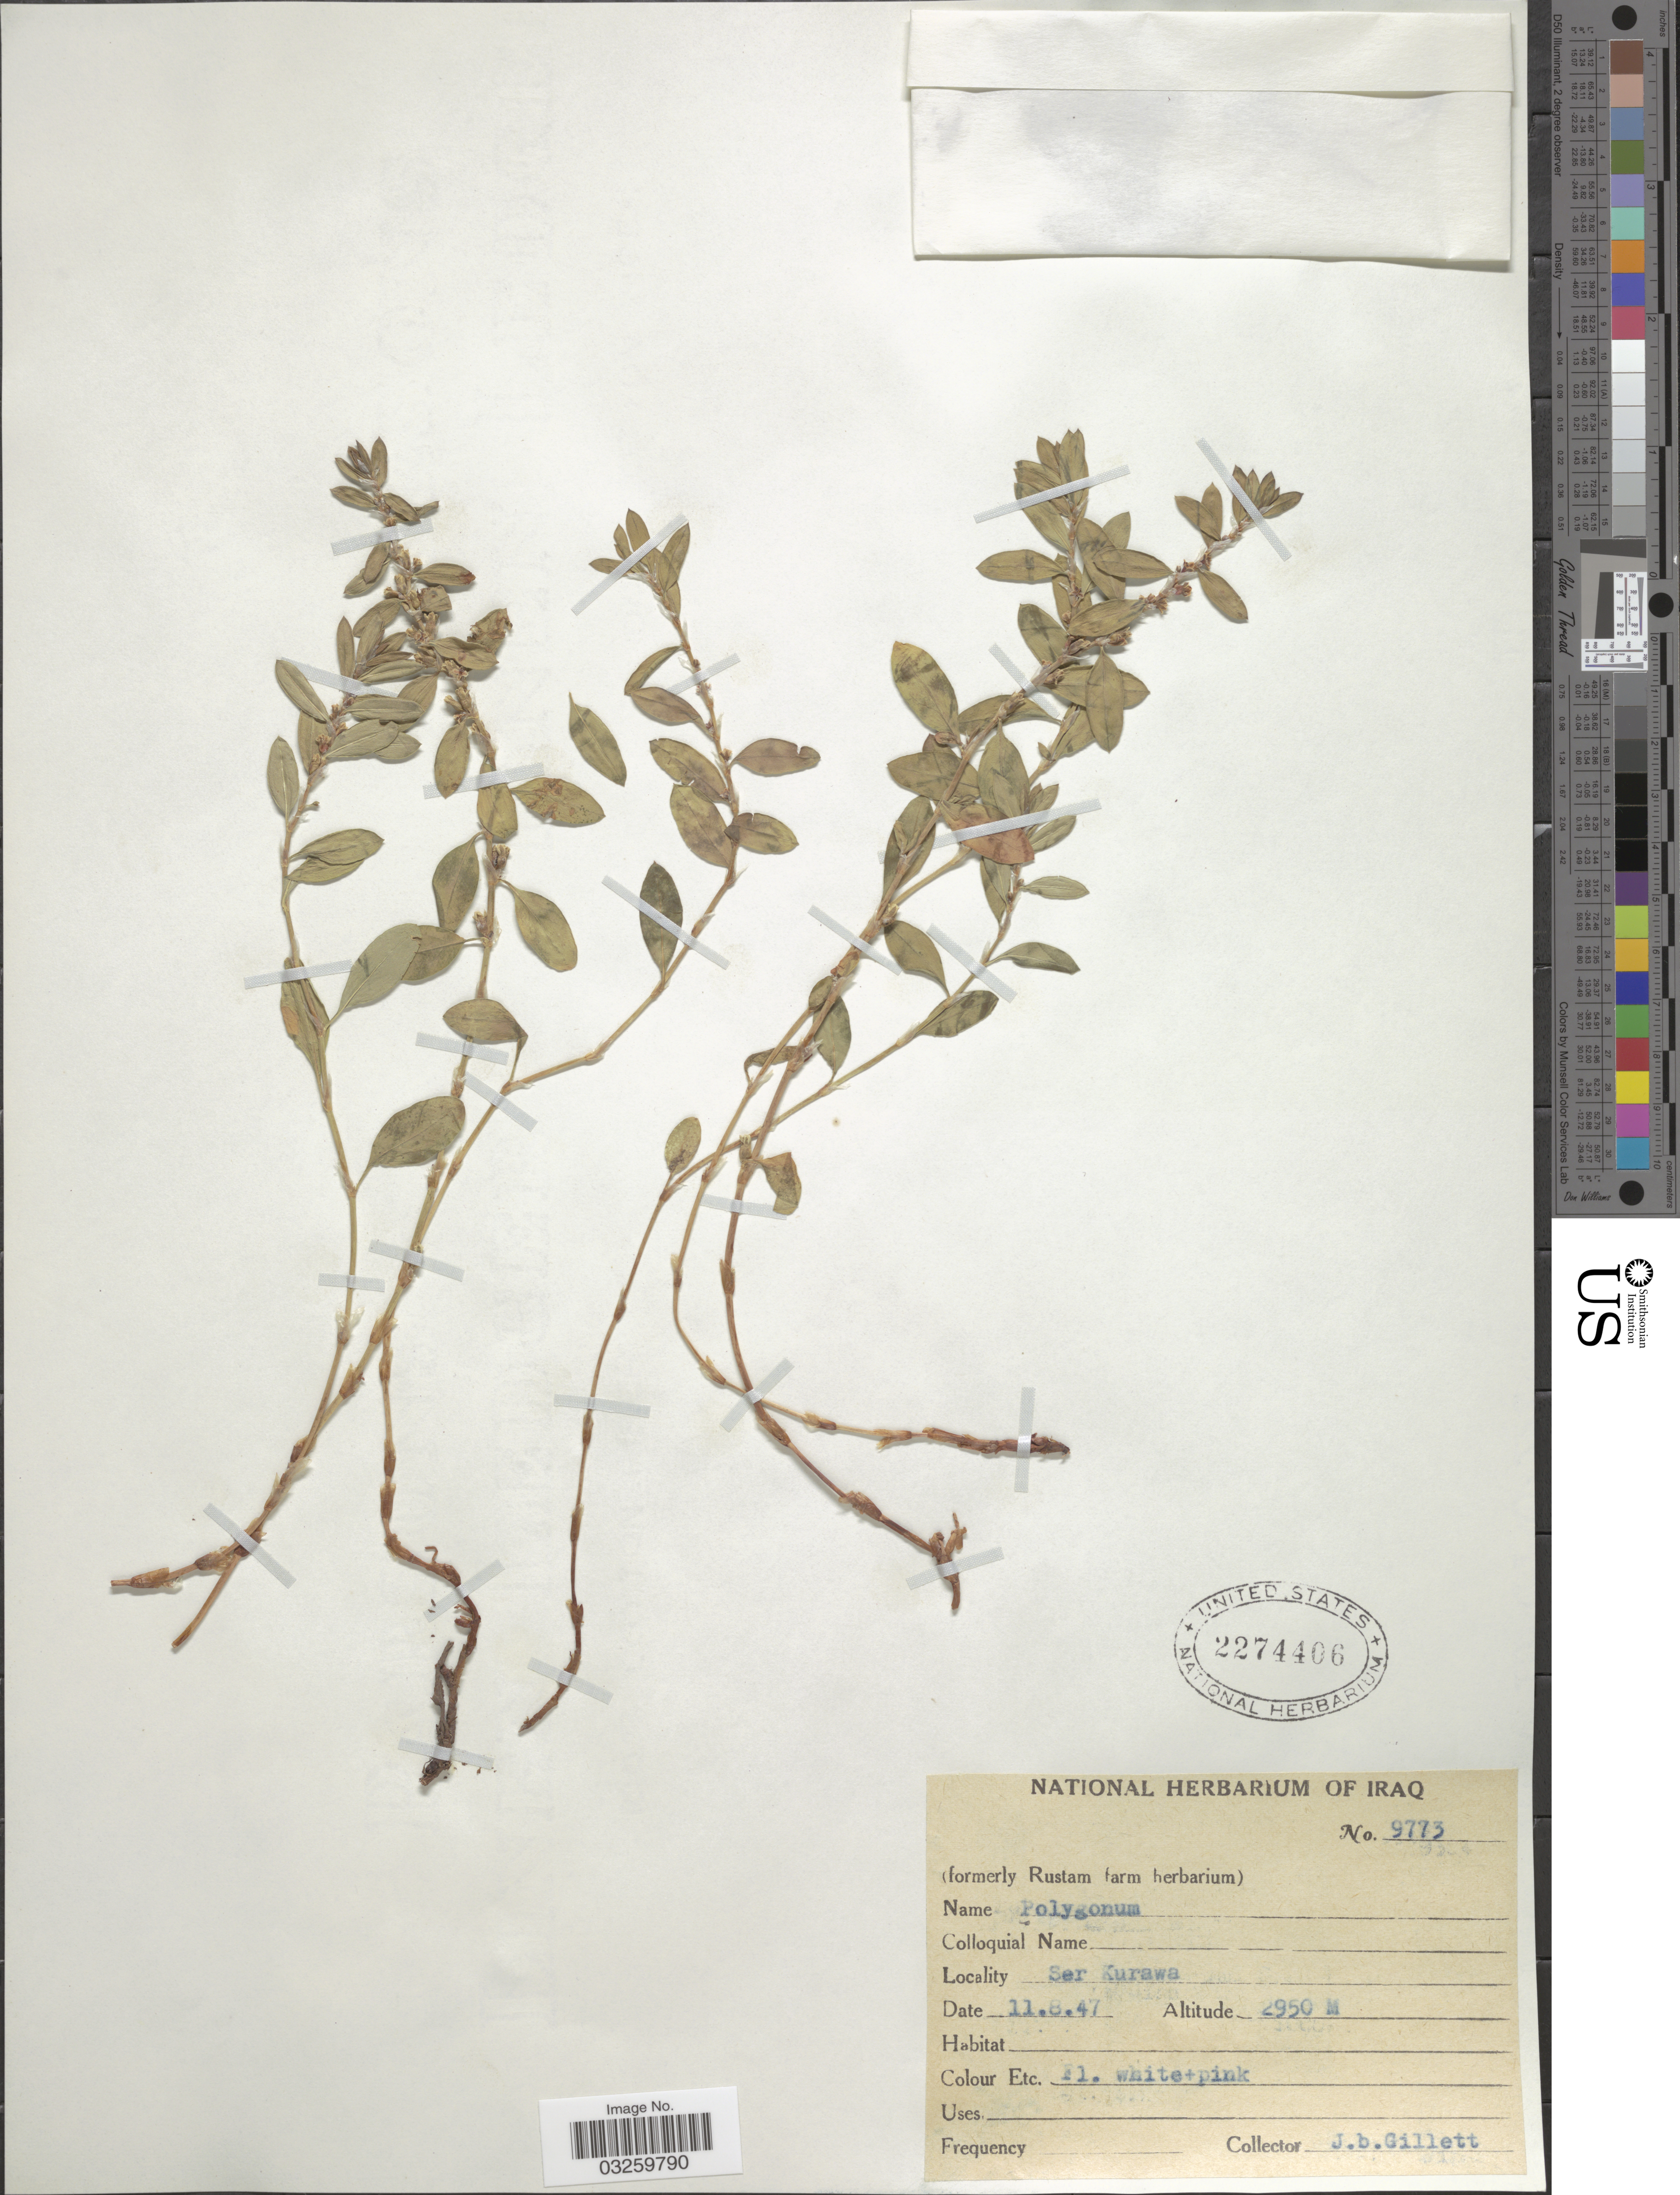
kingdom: Plantae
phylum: Tracheophyta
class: Magnoliopsida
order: Caryophyllales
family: Polygonaceae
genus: Polygonum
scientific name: Polygonum sp.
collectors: J. B. Gillett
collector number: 9773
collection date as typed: Transcribed d/m/y: 11/8/47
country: Iraq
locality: Ser Kurawa.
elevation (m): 2950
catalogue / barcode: US 2274406